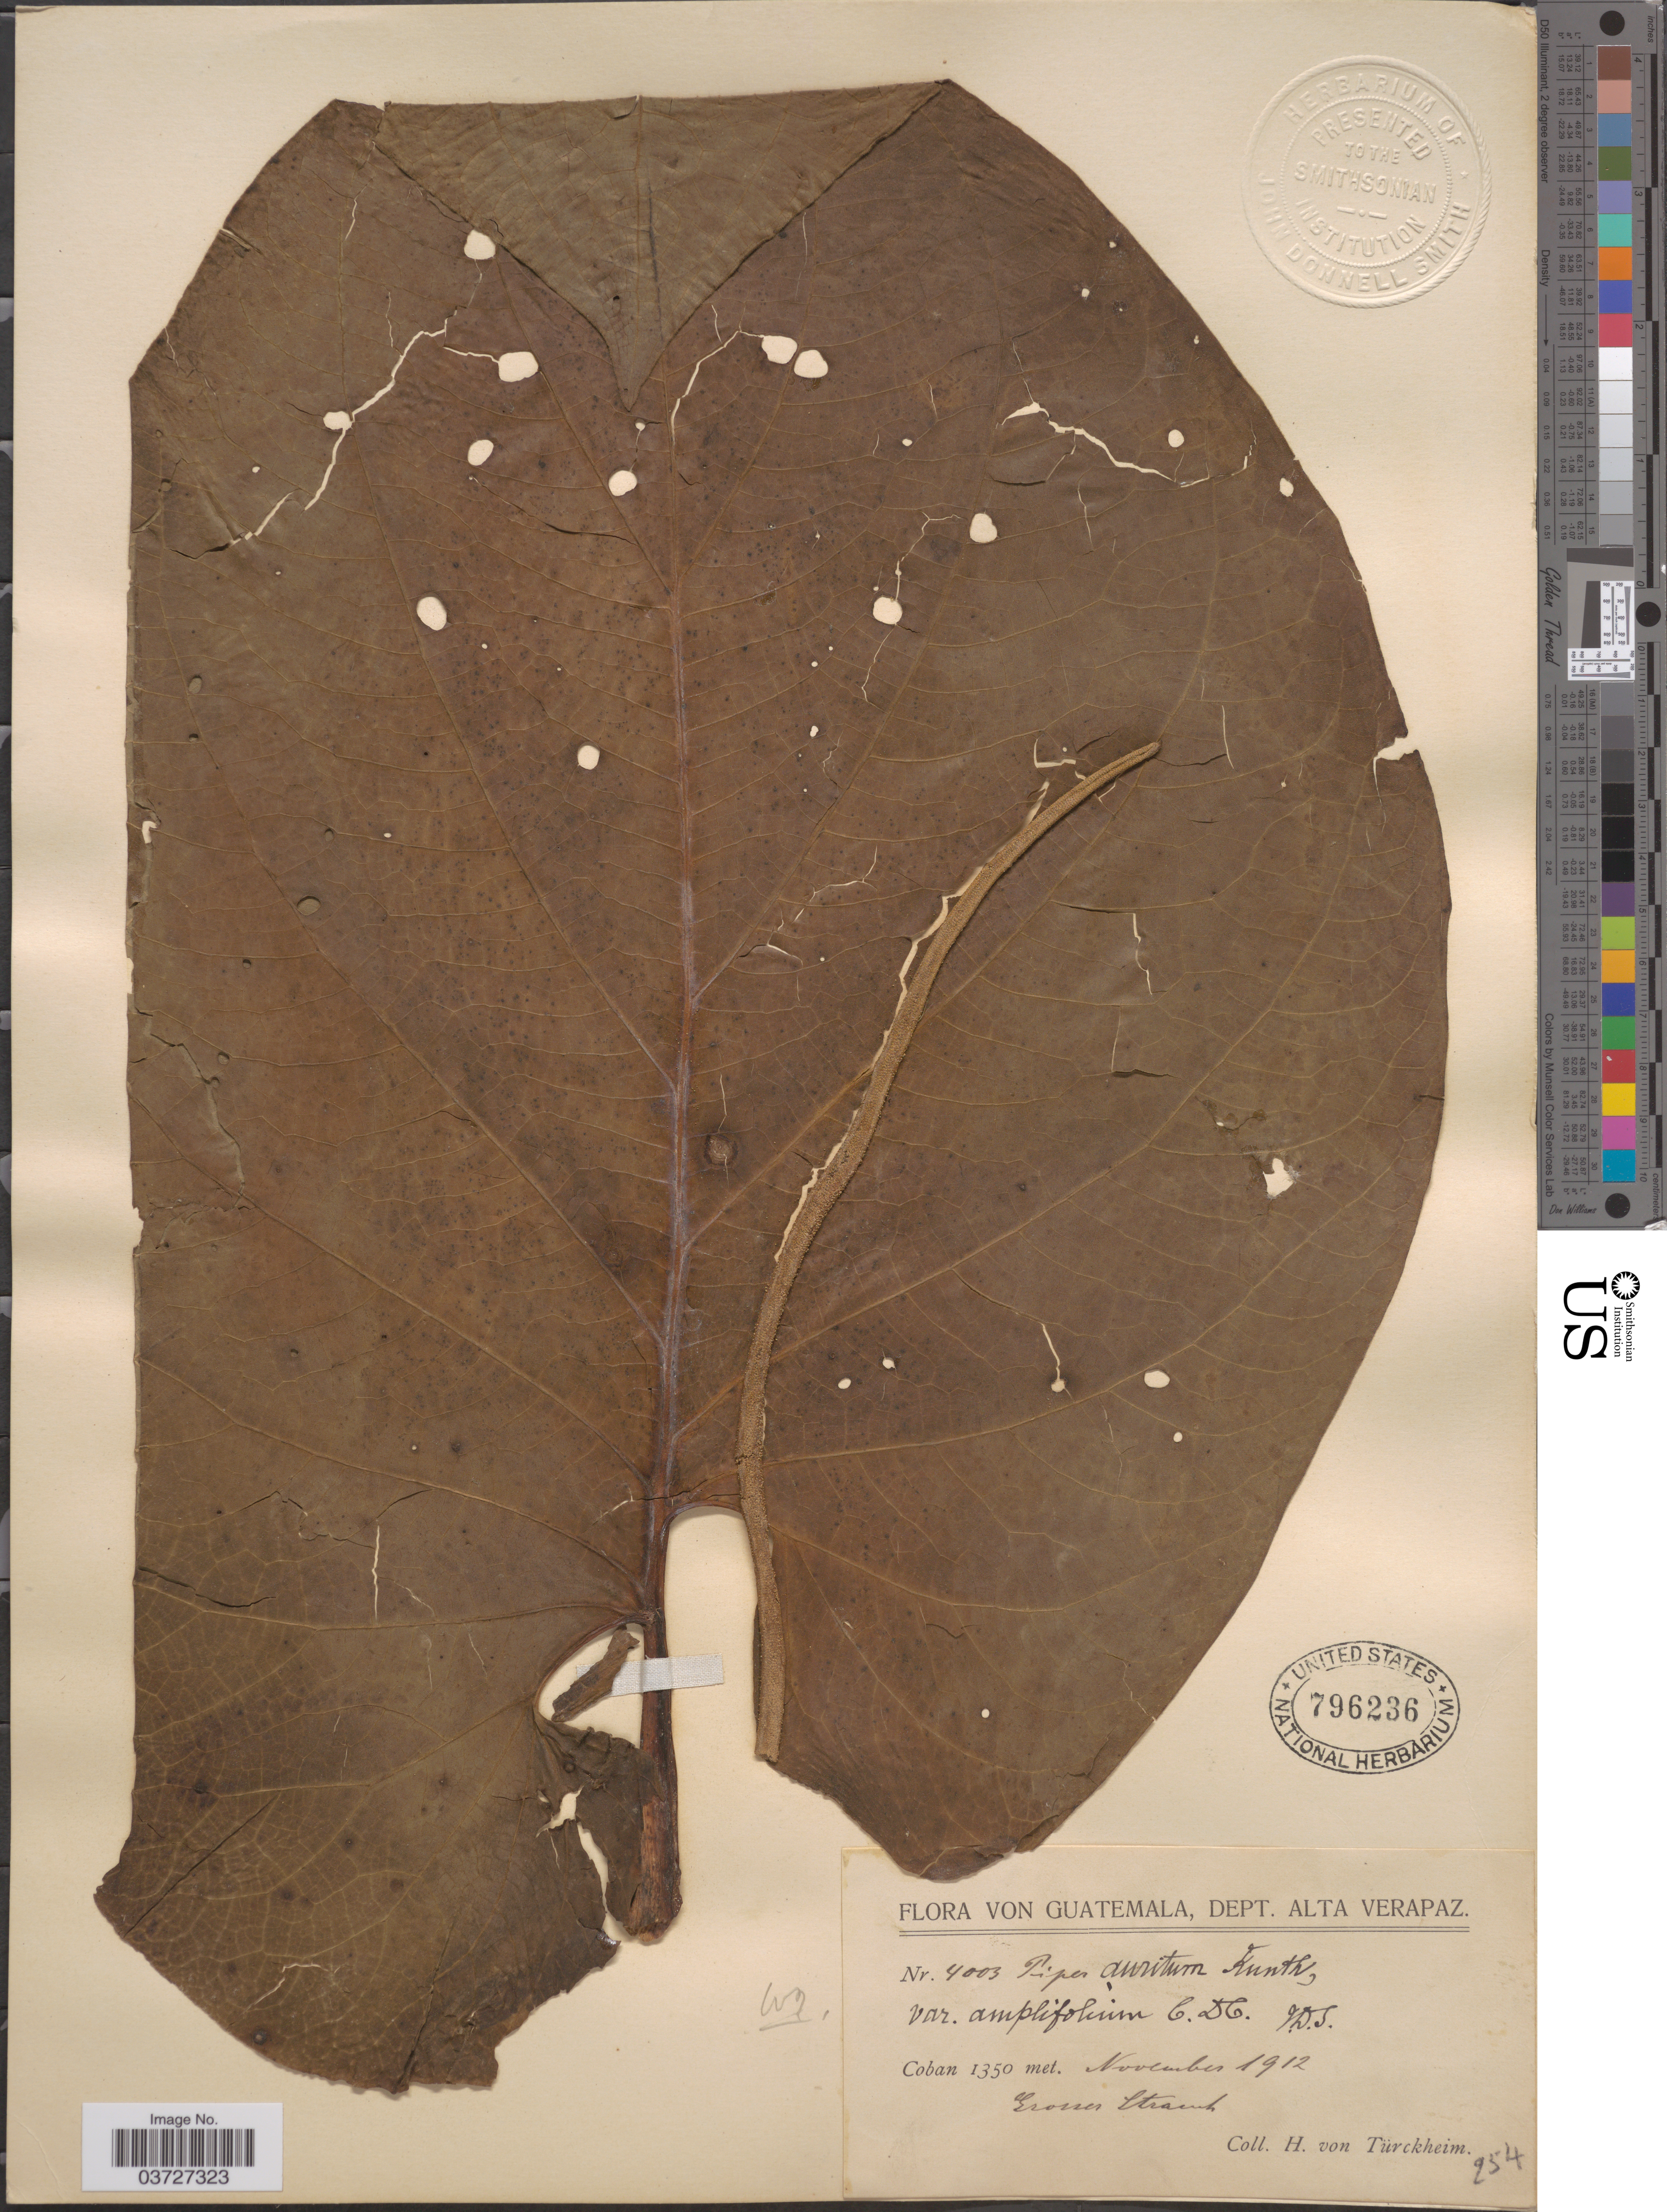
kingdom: Plantae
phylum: Tracheophyta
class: Magnoliopsida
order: Piperales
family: Piperaceae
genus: Piper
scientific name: Piper auritum var. amplifolium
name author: C. DC.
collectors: H. von Türckheim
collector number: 4003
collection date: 1912-11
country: Guatemala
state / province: Alta Verapaz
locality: Dept. Alta Verapaz. Coban.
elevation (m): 1350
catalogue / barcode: US 796236